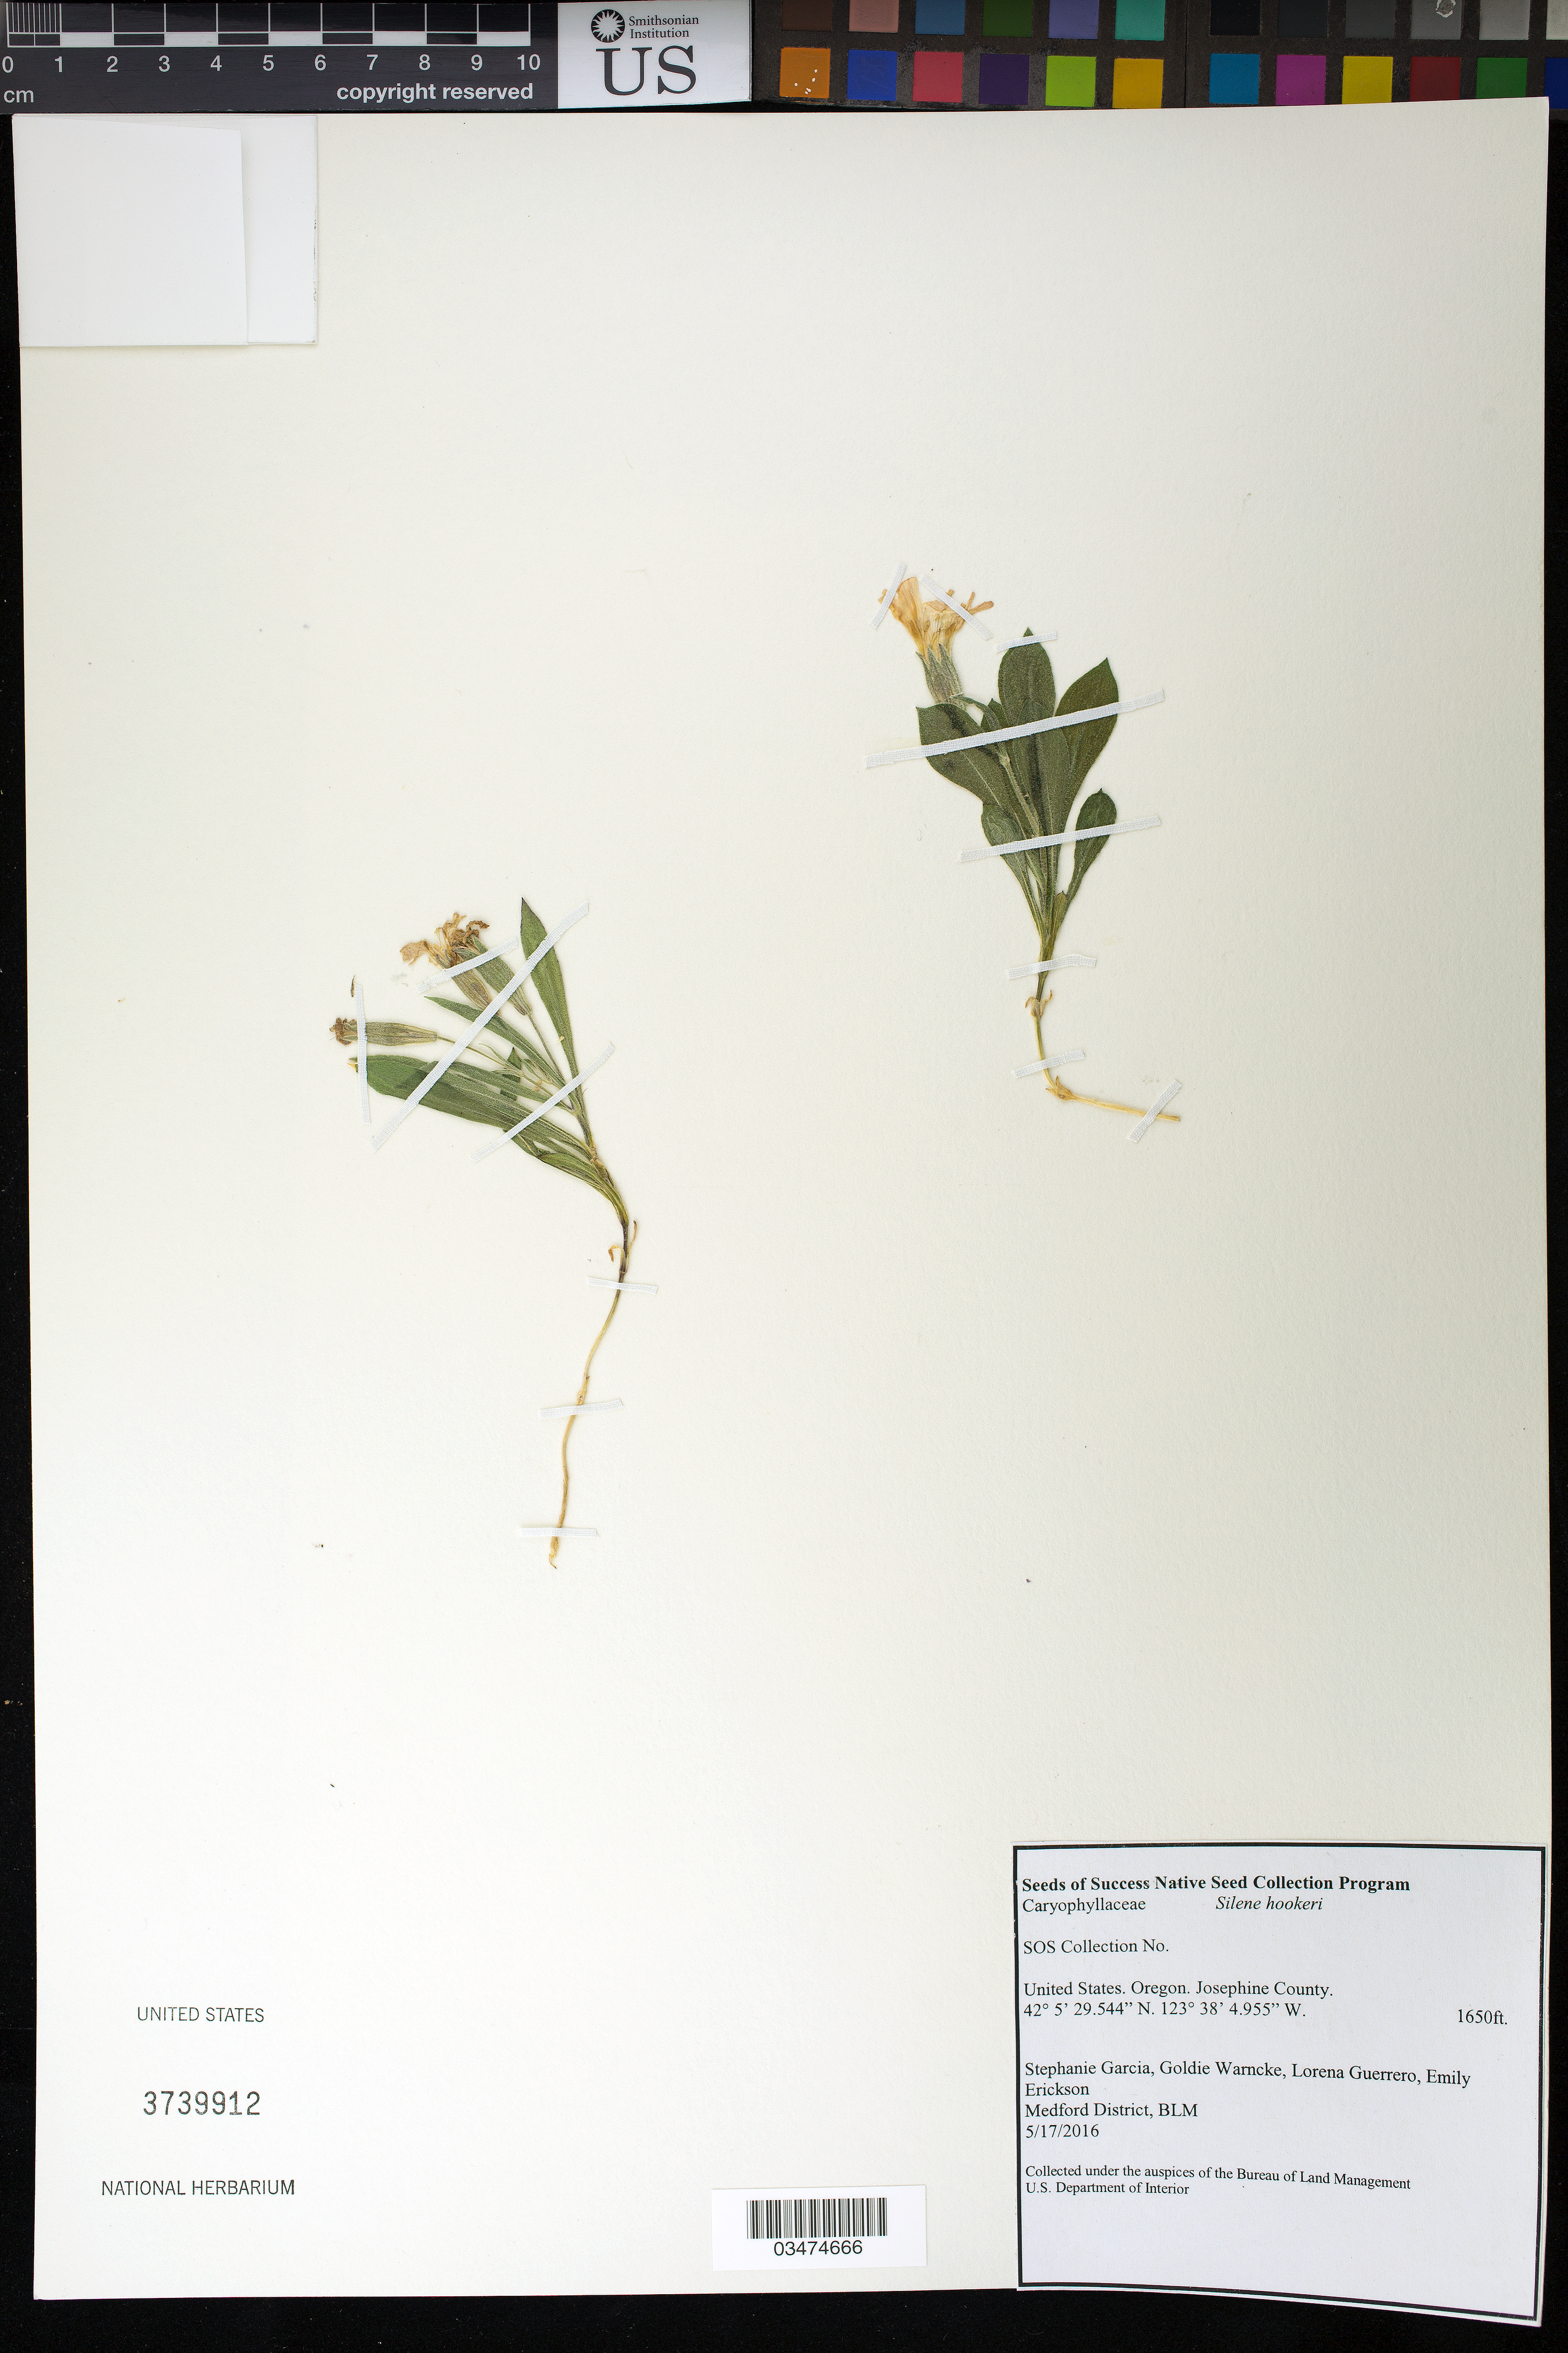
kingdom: Plantae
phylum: Tracheophyta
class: Magnoliopsida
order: Caryophyllales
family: Caryophyllaceae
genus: Silene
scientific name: Silene hookeri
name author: Nutt.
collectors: S. Garcia, G. Warncke, Guerrero, L. & E. Erickson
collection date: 2016-05-17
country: United States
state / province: Oregon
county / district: Josephine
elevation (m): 503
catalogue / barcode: US 3739912